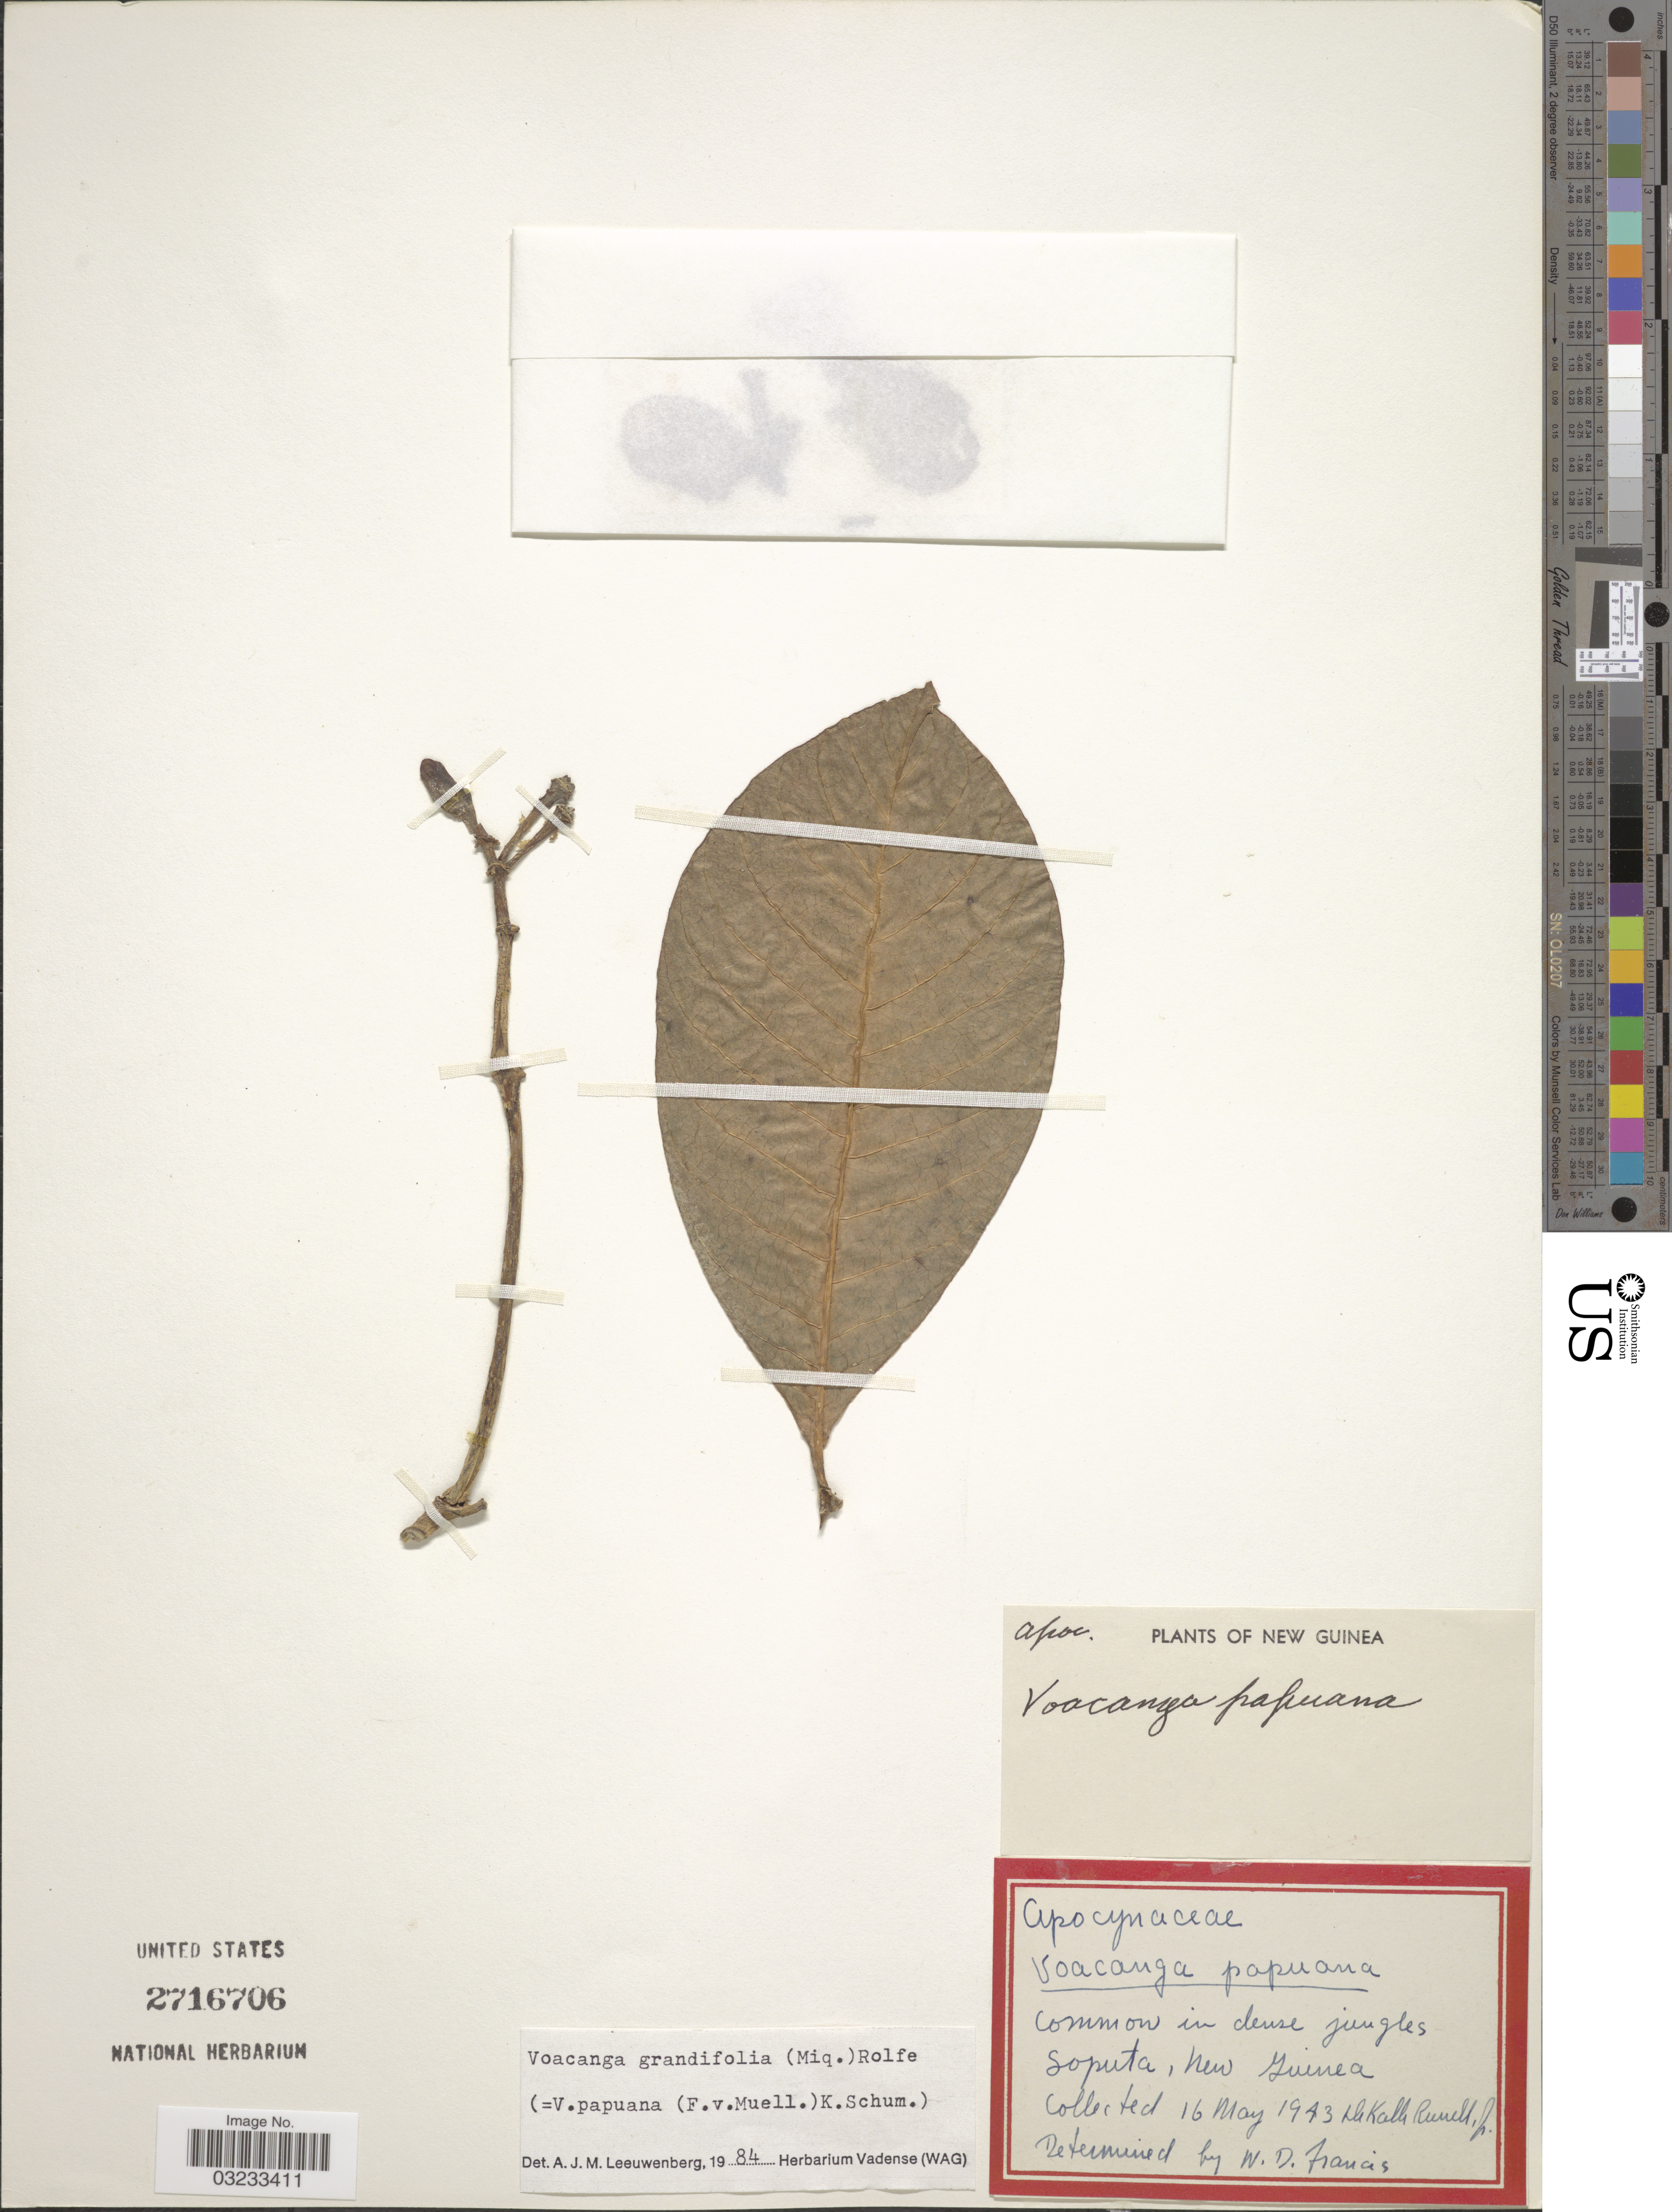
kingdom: Plantae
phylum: Tracheophyta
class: Magnoliopsida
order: Gentianales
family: Apocynaceae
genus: Voacanga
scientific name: Voacanga grandifolia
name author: (Miq.) Rolfe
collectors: D. K. Russell Jr.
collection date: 1943-05-16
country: Papua New Guinea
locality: Soputa, New Guinea.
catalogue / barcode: US 2716706